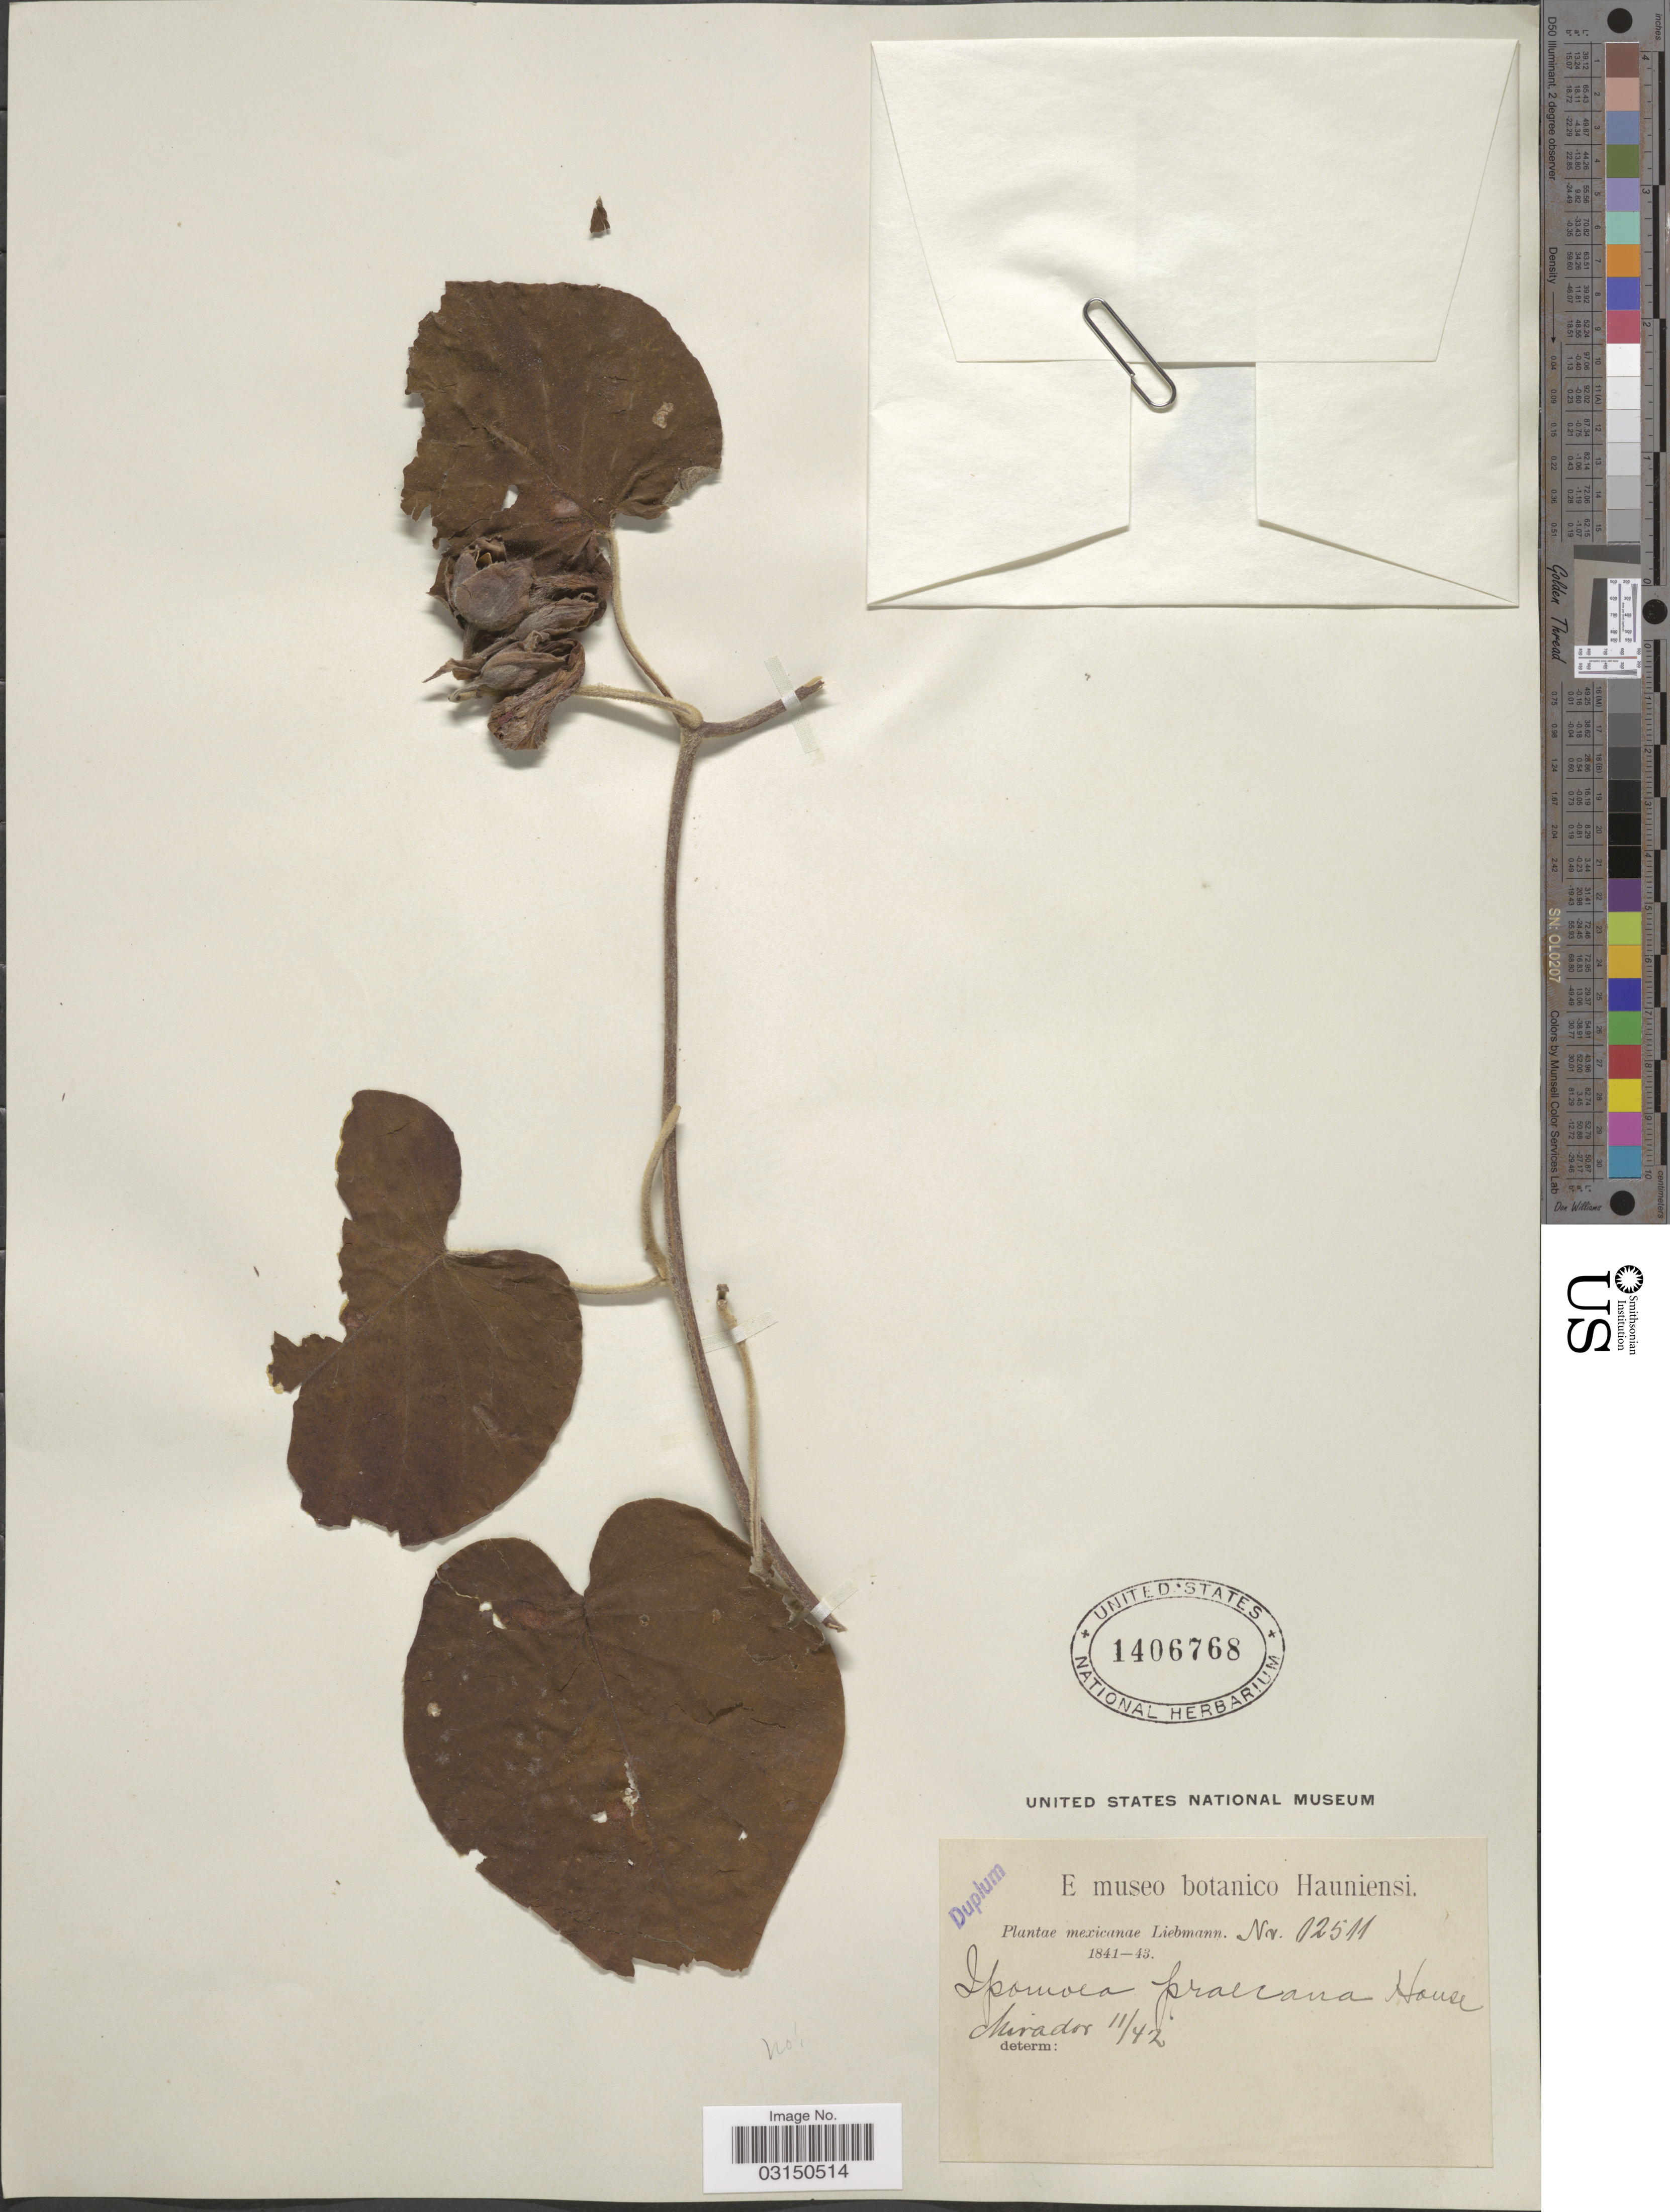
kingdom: Plantae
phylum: Tracheophyta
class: Magnoliopsida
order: Solanales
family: Convolvulaceae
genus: Ipomoea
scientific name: Ipomoea mairetii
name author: Choisy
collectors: Liebmann, --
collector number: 12511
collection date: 1842-11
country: Mexico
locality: Mirador.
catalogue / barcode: US 1406768